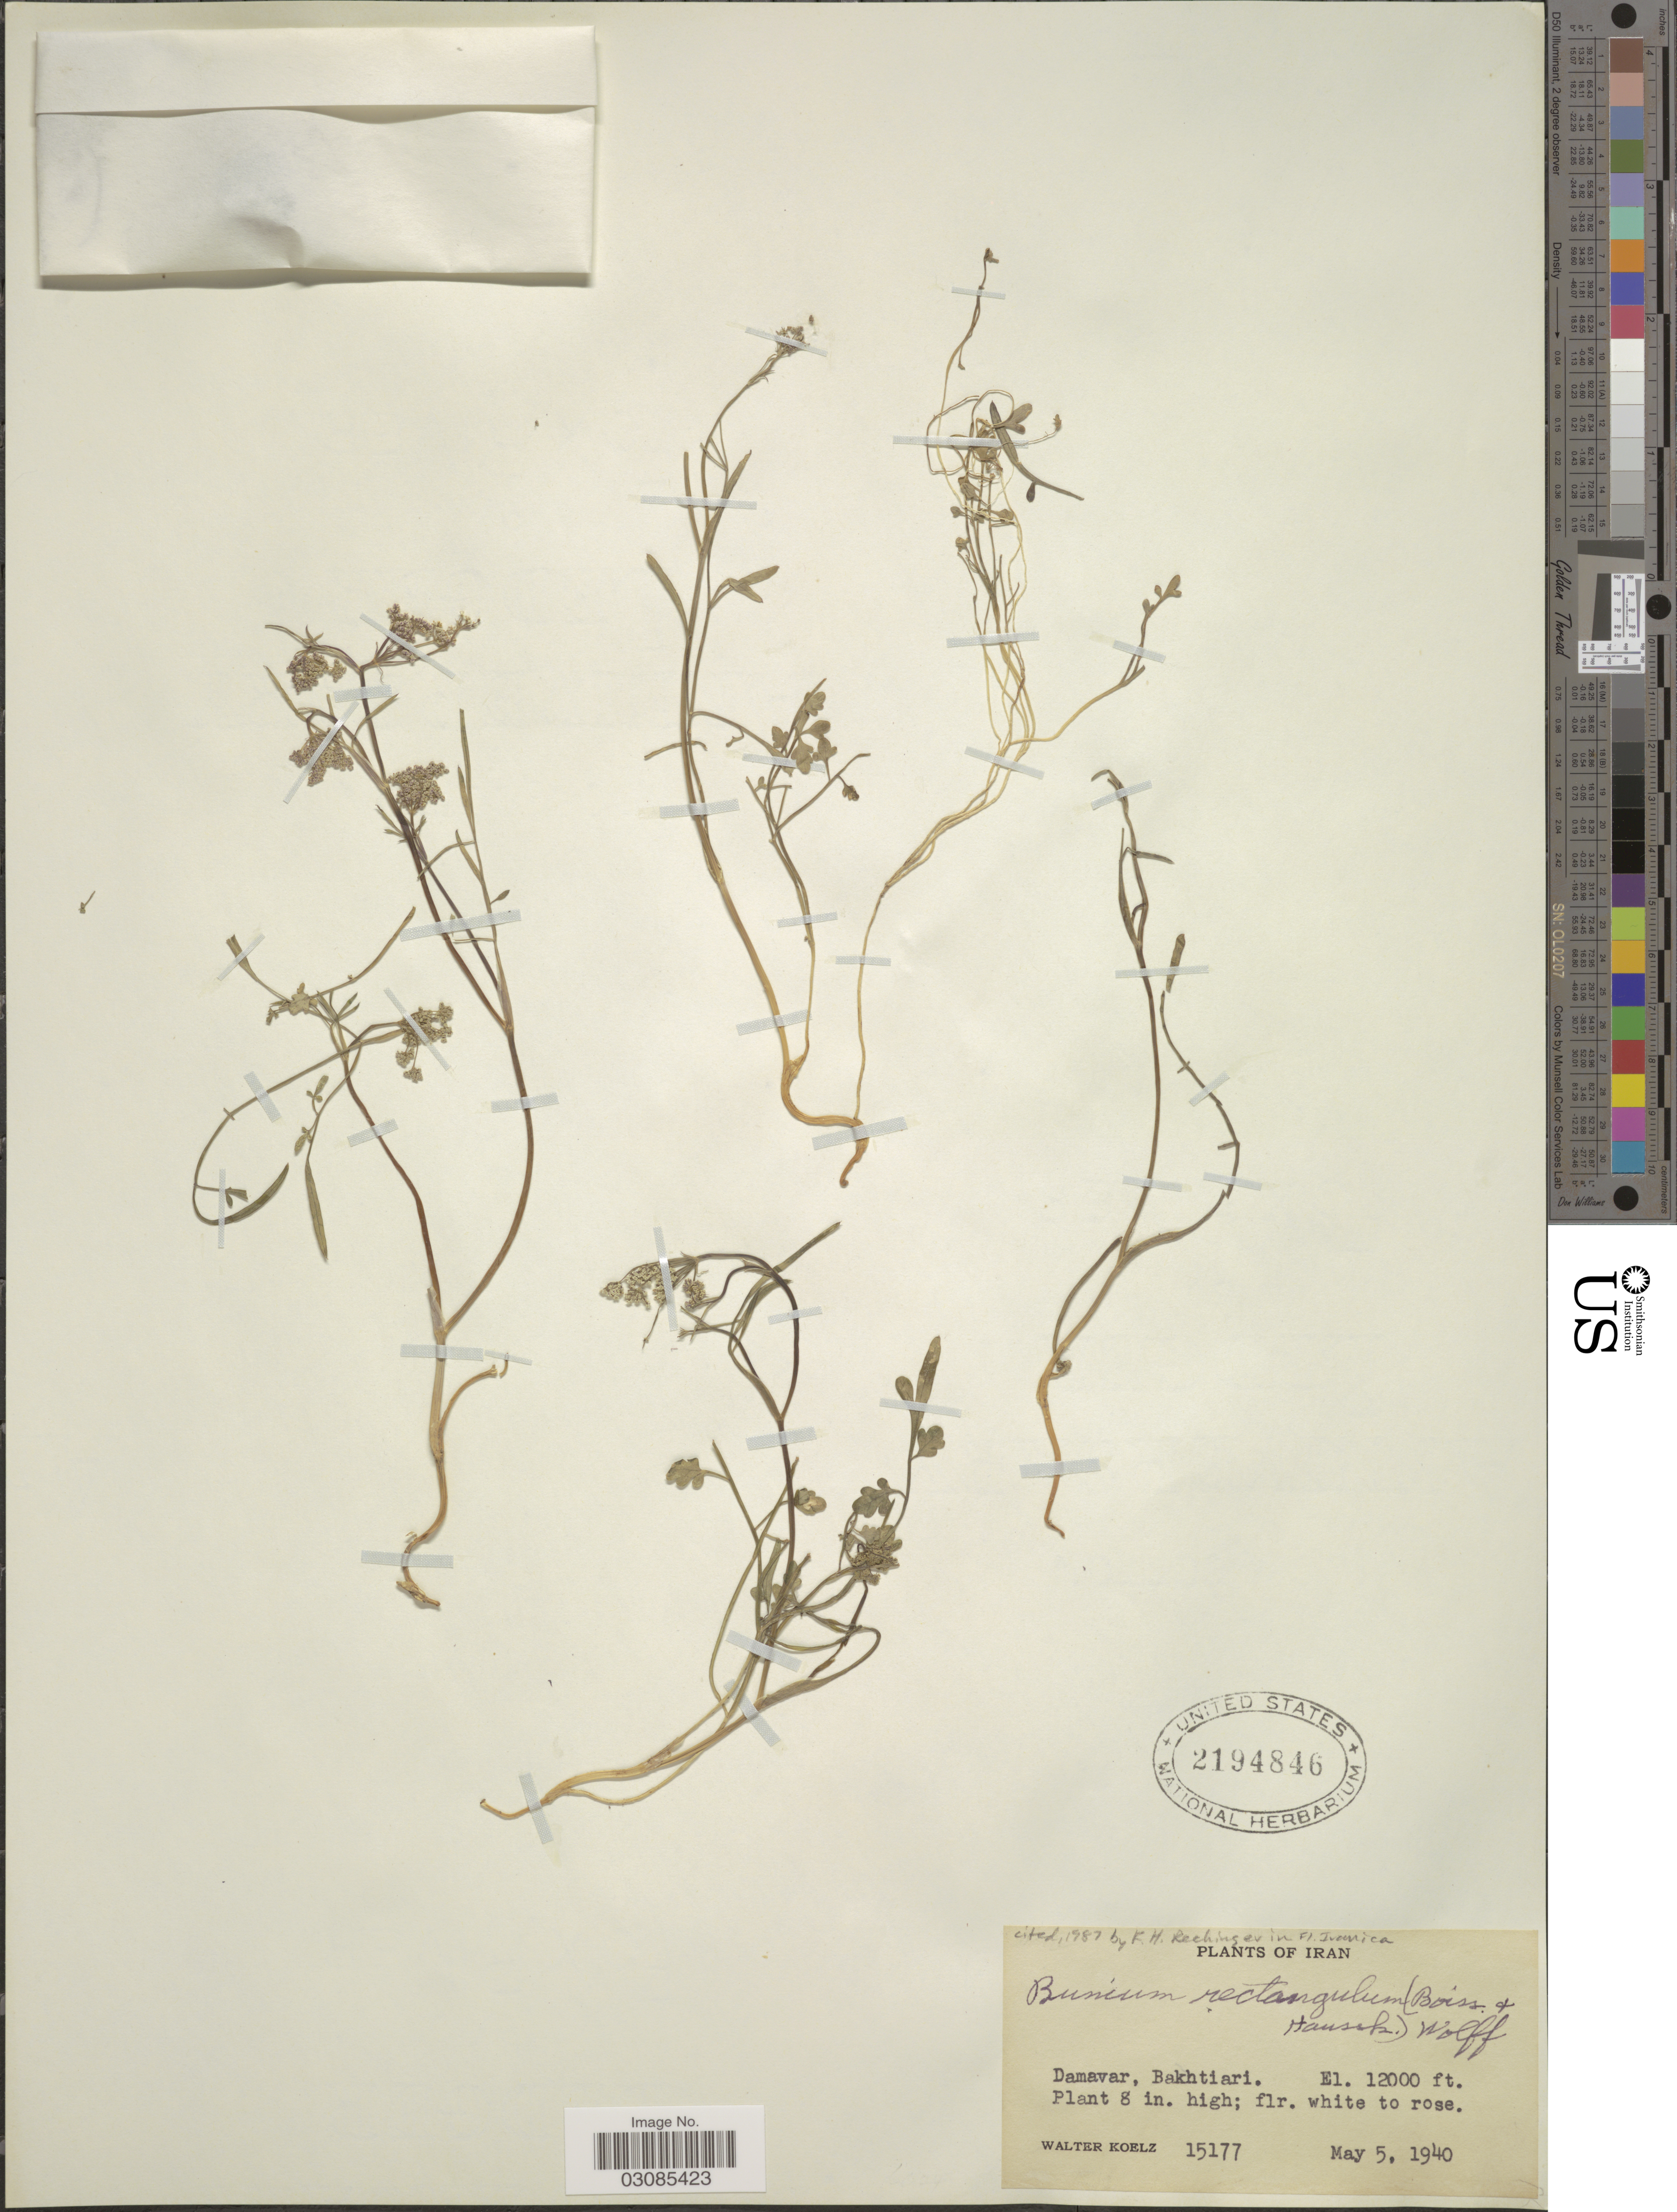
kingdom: Plantae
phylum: Tracheophyta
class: Magnoliopsida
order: Apiales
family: Apiaceae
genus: Bunium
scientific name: Bunium rectangulum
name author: Boiss. & Hausskn.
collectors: W. N. Koelz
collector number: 15177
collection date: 1940-05-05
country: Iran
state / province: Chahar Mahaal and Bakhtiari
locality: Damavar, Bakhtiari.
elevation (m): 3658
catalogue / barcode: US 2194846